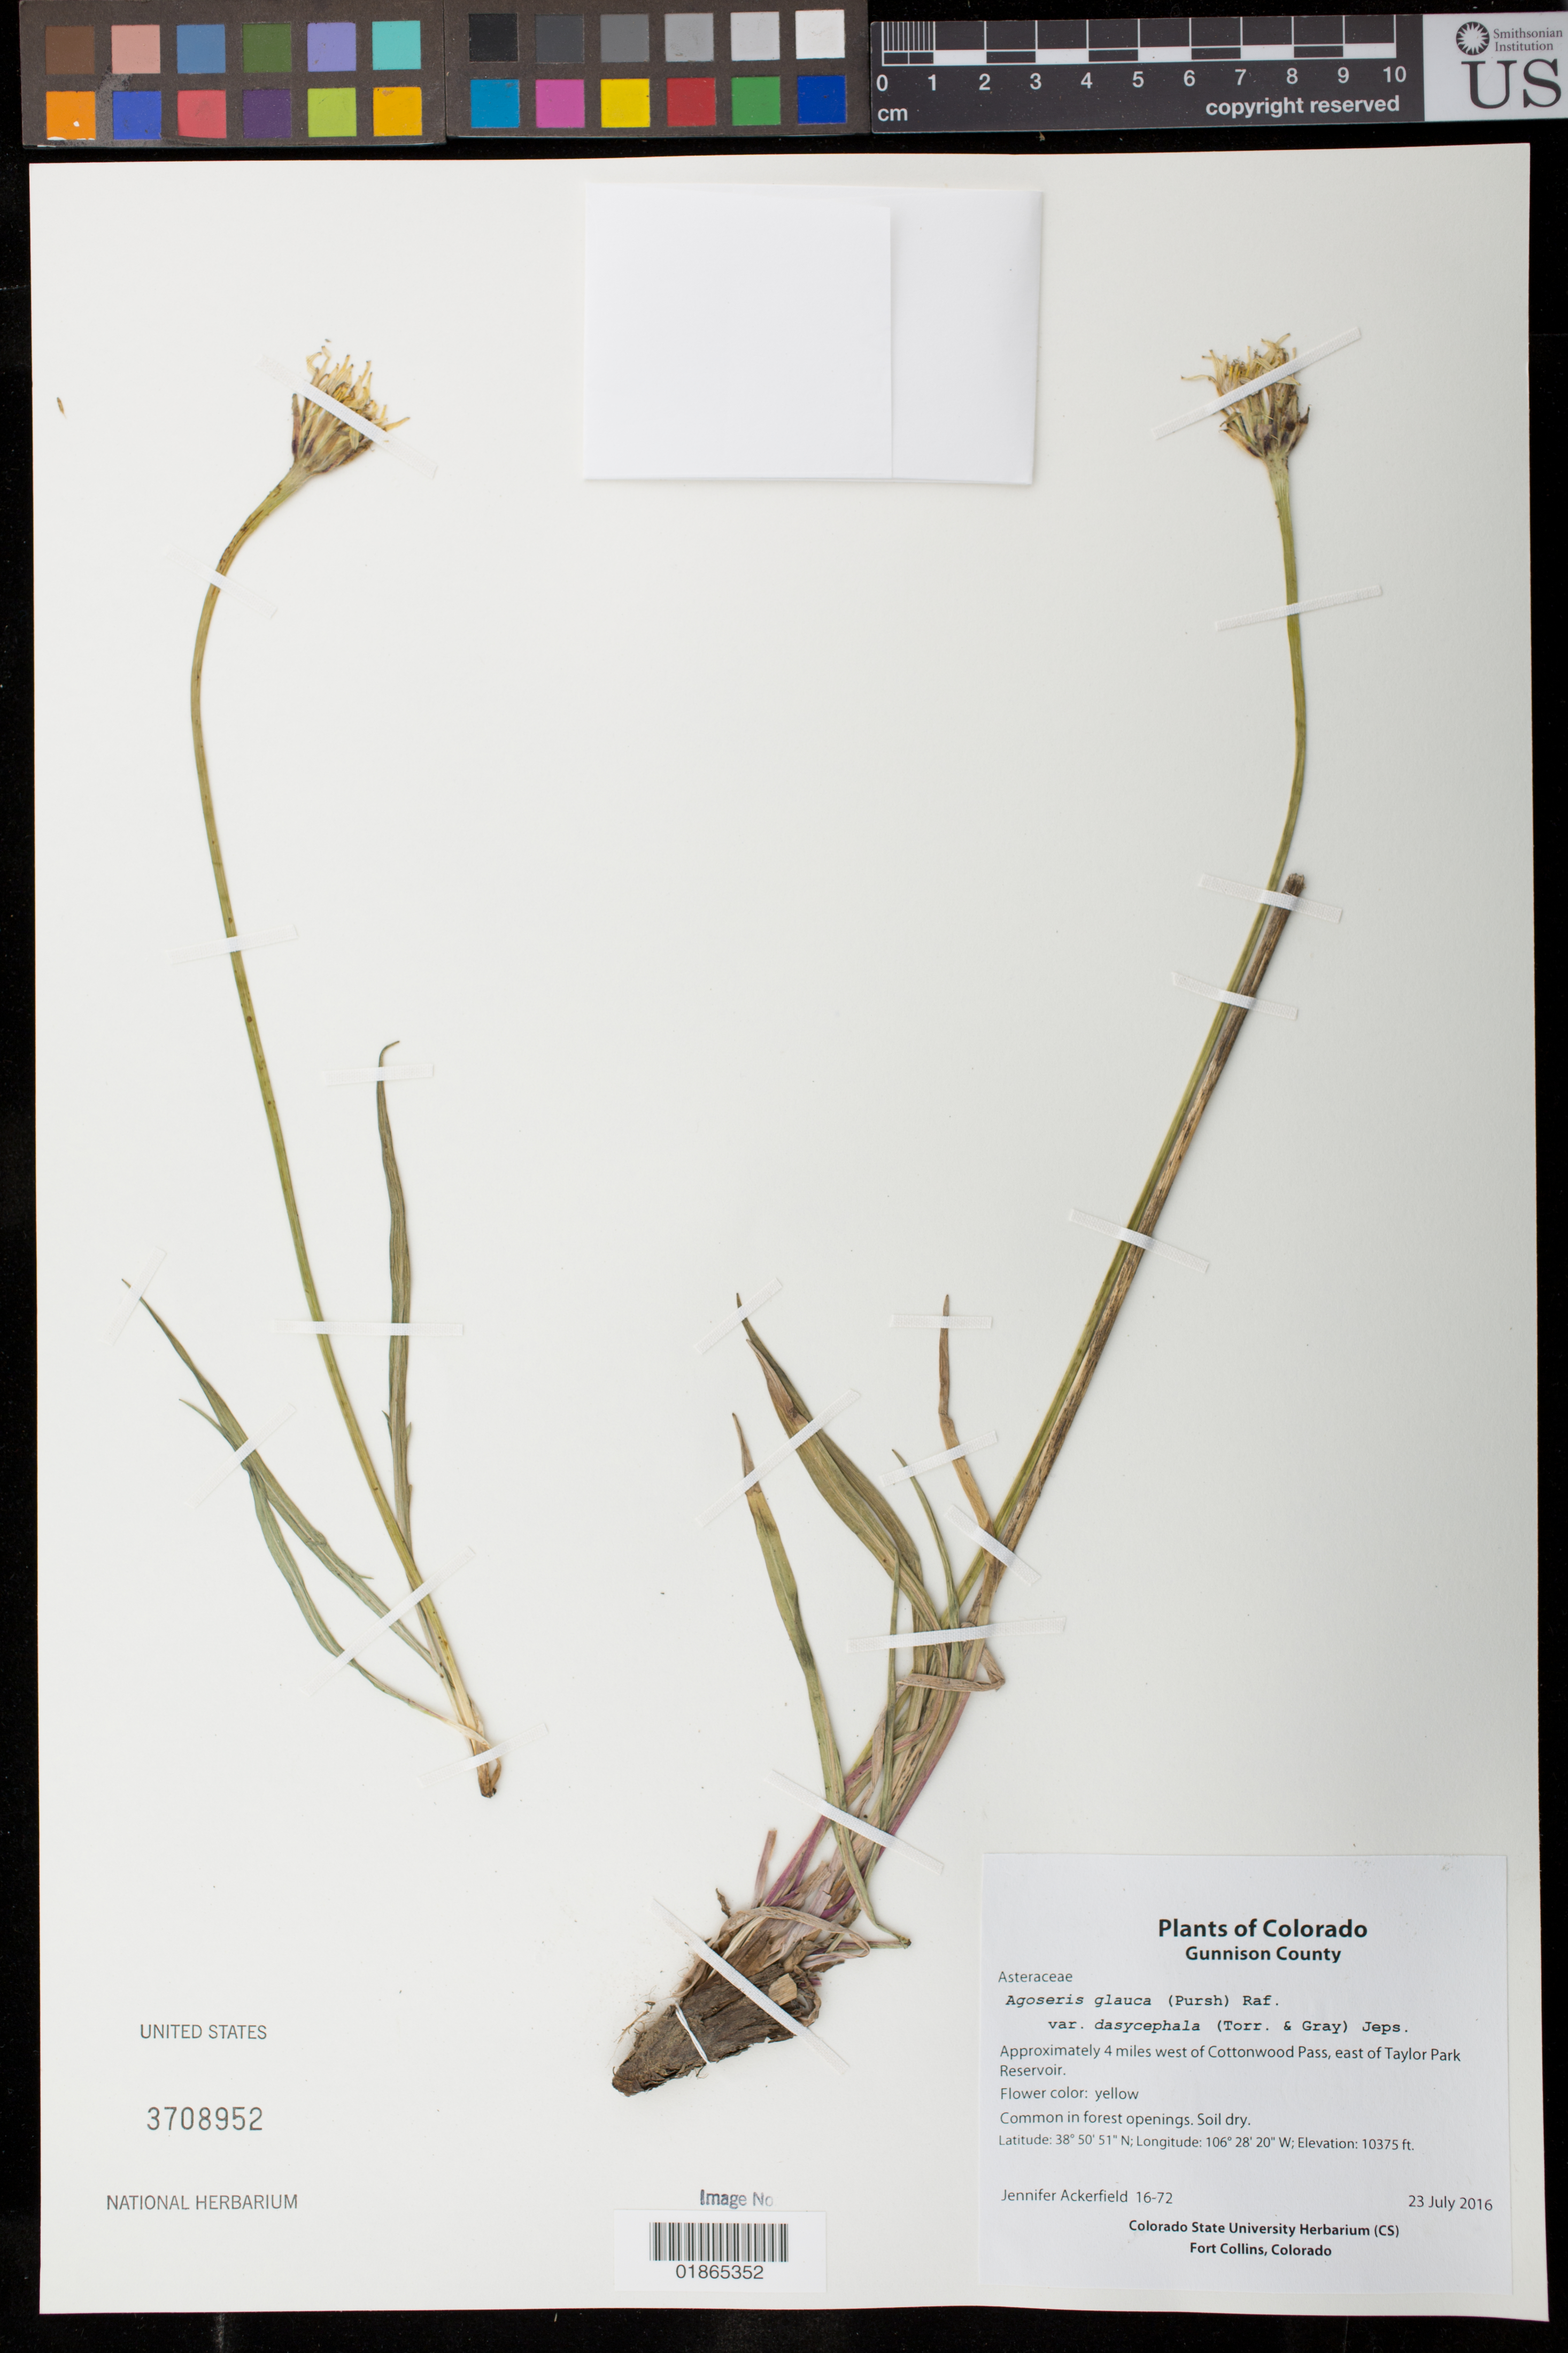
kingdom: Plantae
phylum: Tracheophyta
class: Magnoliopsida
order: Asterales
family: Asteraceae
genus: Agoseris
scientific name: Agoseris glauca var. dasycephala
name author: (Torr. & A. Gray) Jeps.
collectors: J. Ackerfield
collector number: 16-72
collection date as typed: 23 July 2016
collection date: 2016-07-23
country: United States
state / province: Colorado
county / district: Gunnison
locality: Approximately 4 miles west of Cottonwood Pass, east of Taylor Park Reservoir.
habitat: Common in forest openings. Soil dry.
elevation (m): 3162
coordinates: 38 50 51 N, 106 28 20 W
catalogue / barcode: US 3708952